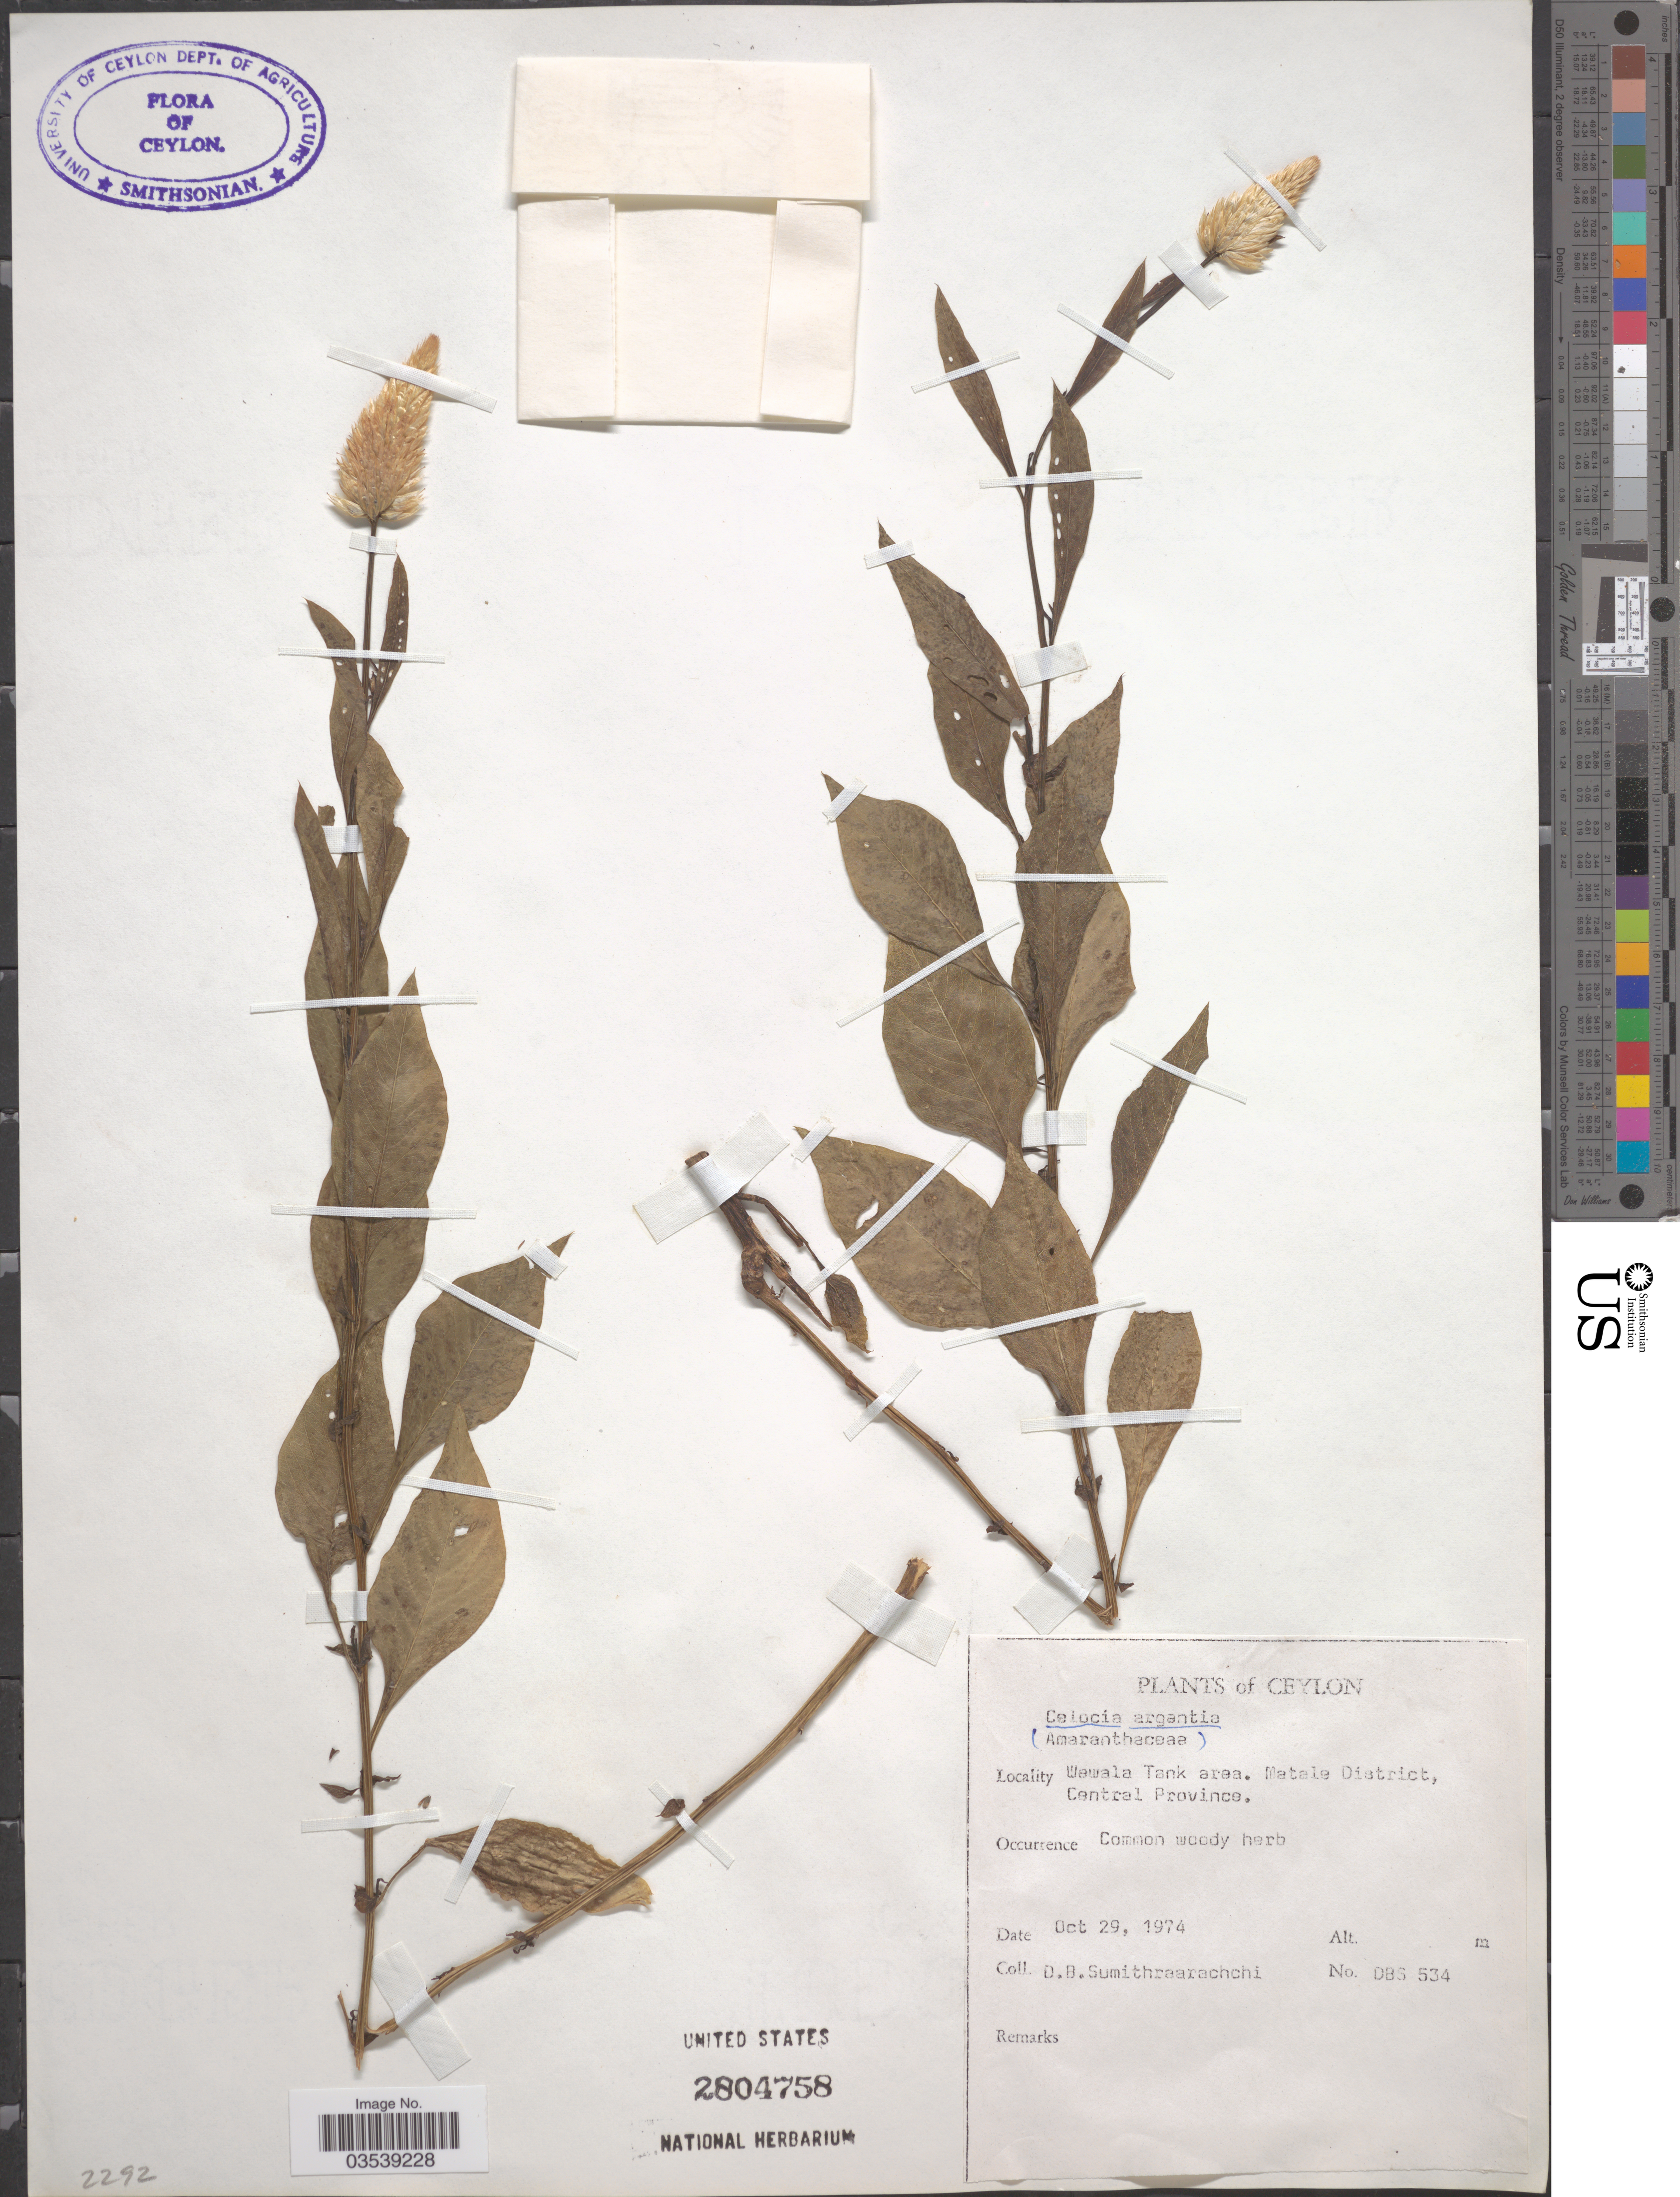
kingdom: Plantae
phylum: Tracheophyta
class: Magnoliopsida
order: Caryophyllales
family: Amaranthaceae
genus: Celosia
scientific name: Celosia argentea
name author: L.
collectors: D. B. Sumithraarachchi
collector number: DBS 534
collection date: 1974-10-29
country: Sri Lanka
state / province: Central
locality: Ceylon. Wewala Tank area. Matale District.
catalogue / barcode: US 2804758